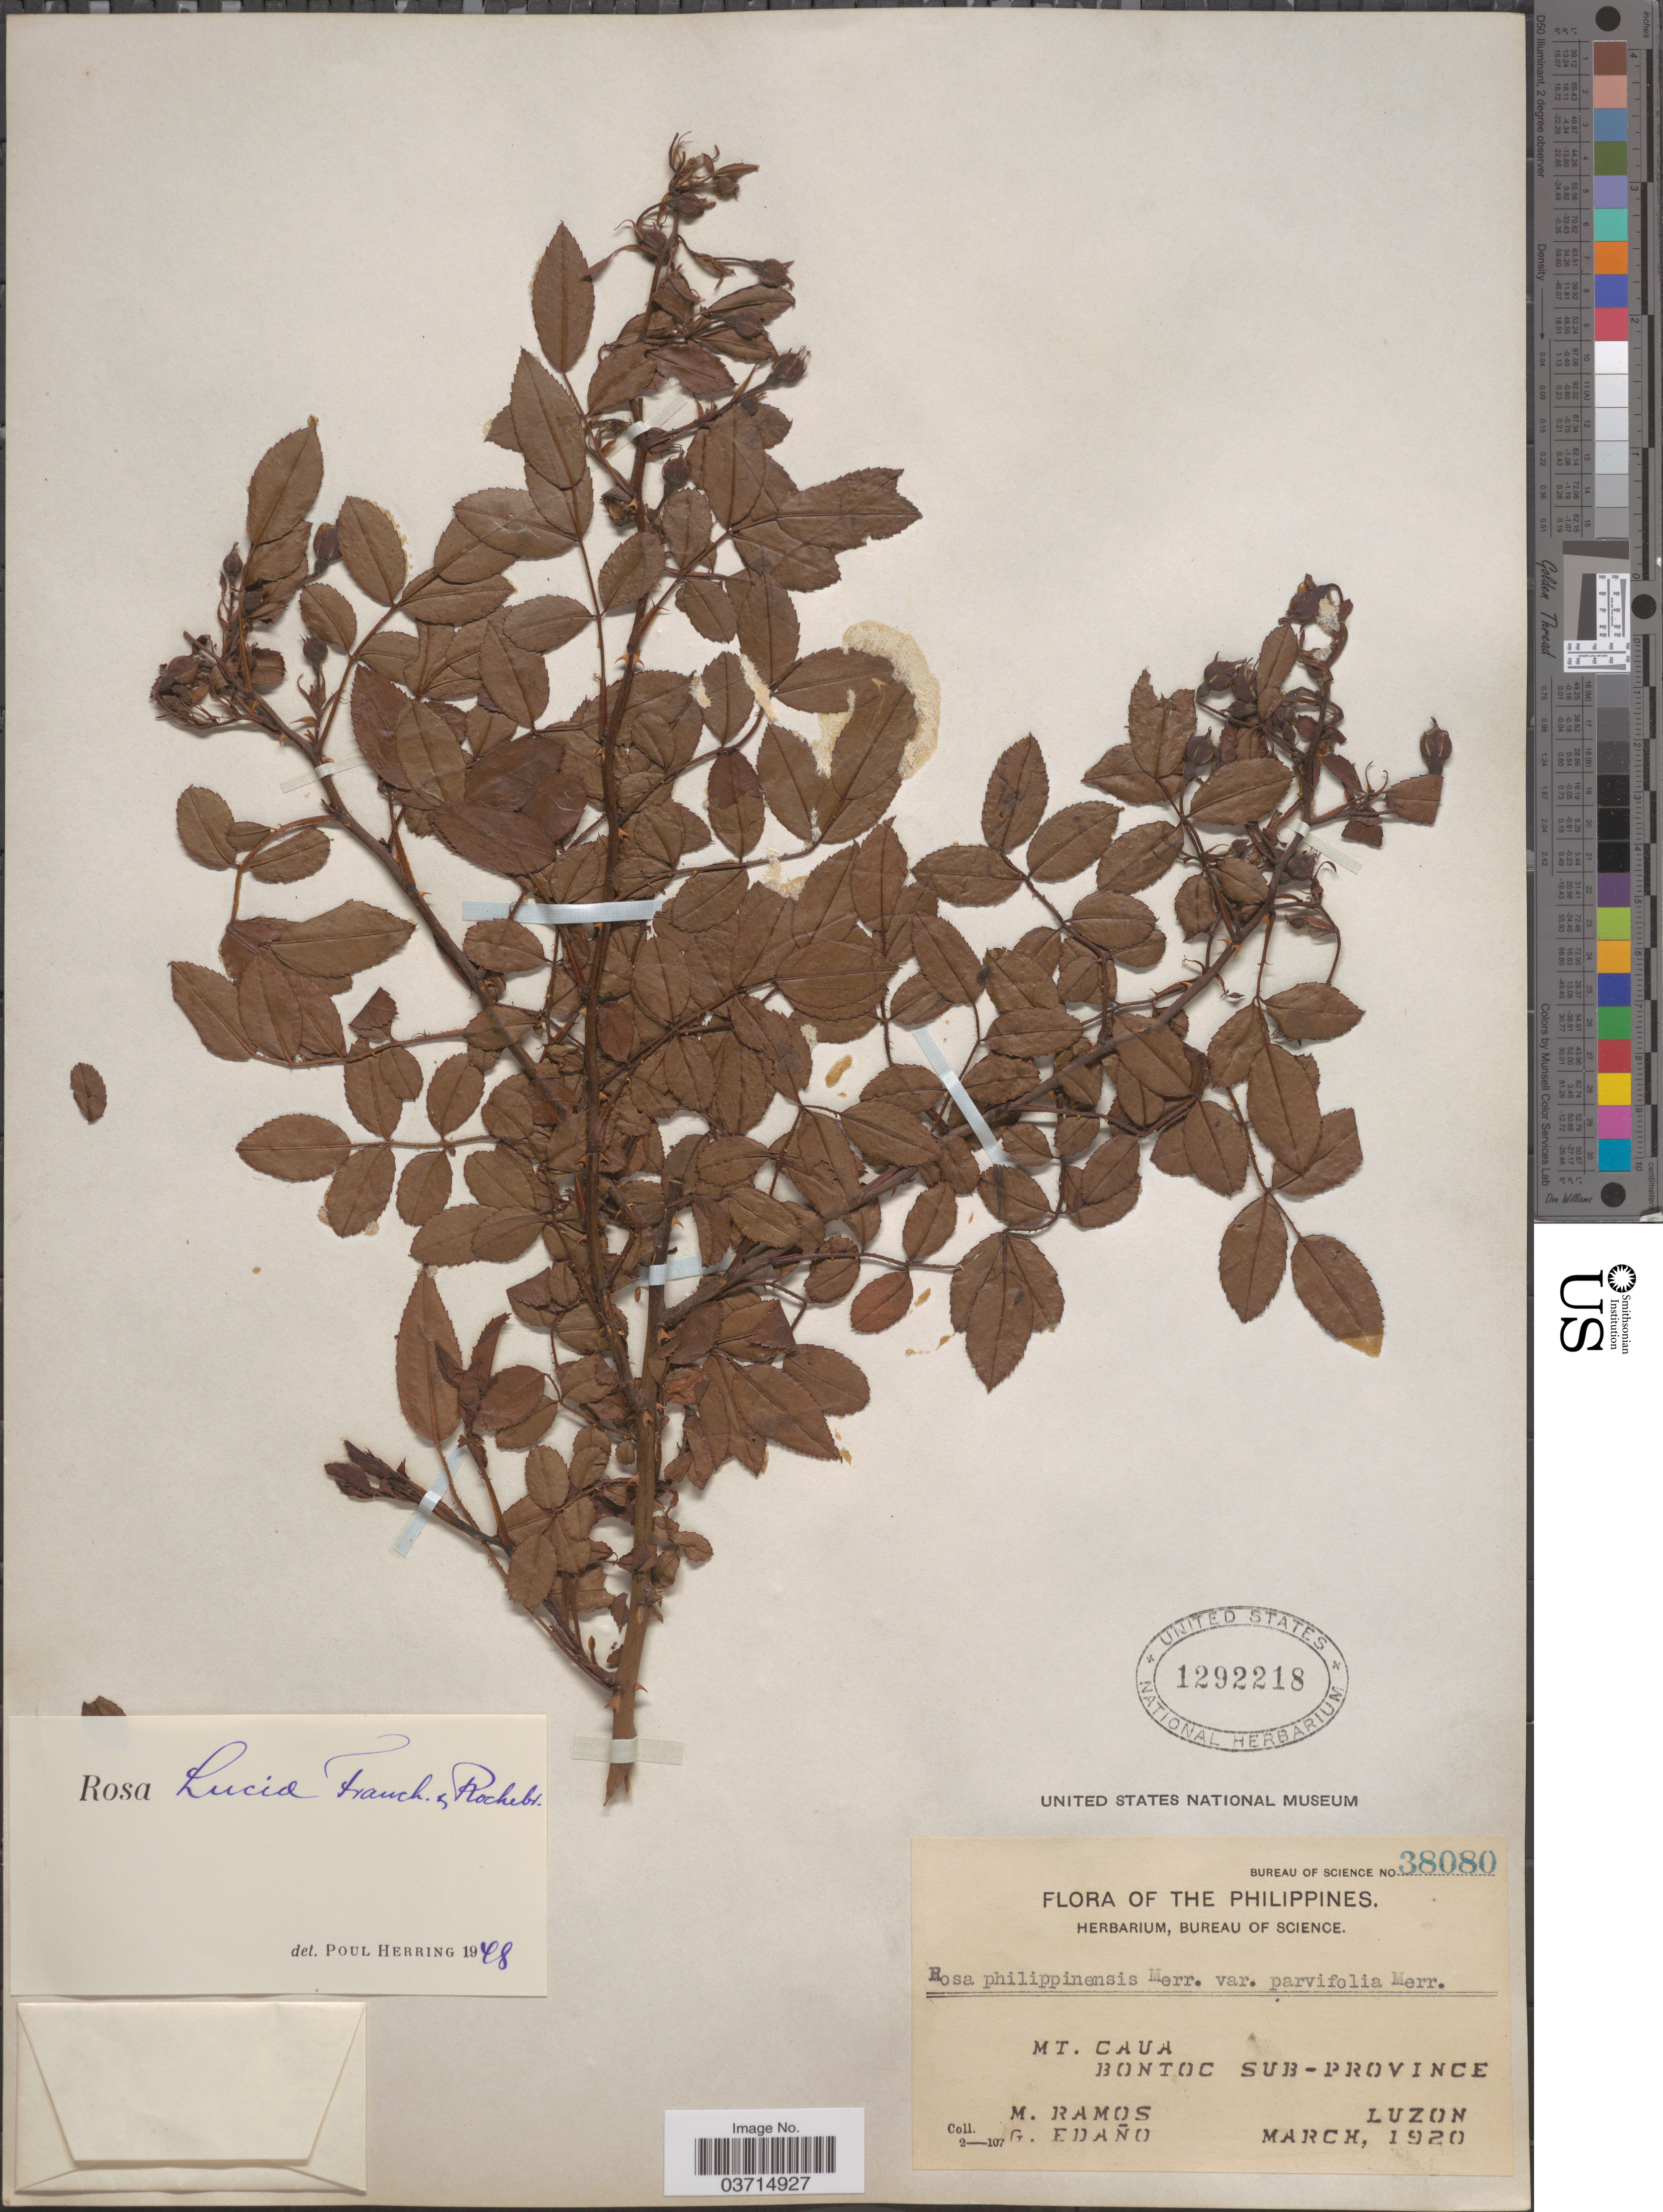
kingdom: Plantae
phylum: Tracheophyta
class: Magnoliopsida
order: Rosales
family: Rosaceae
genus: Rosa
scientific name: Rosa luciae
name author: Franch. & Rochebr.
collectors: M. Ramos & G. Edaño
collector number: Bureau of Science 38080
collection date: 1920-03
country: Philippines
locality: Mt. Caua, Bontoc Sub-Province, Luzon.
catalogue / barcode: US 1292218